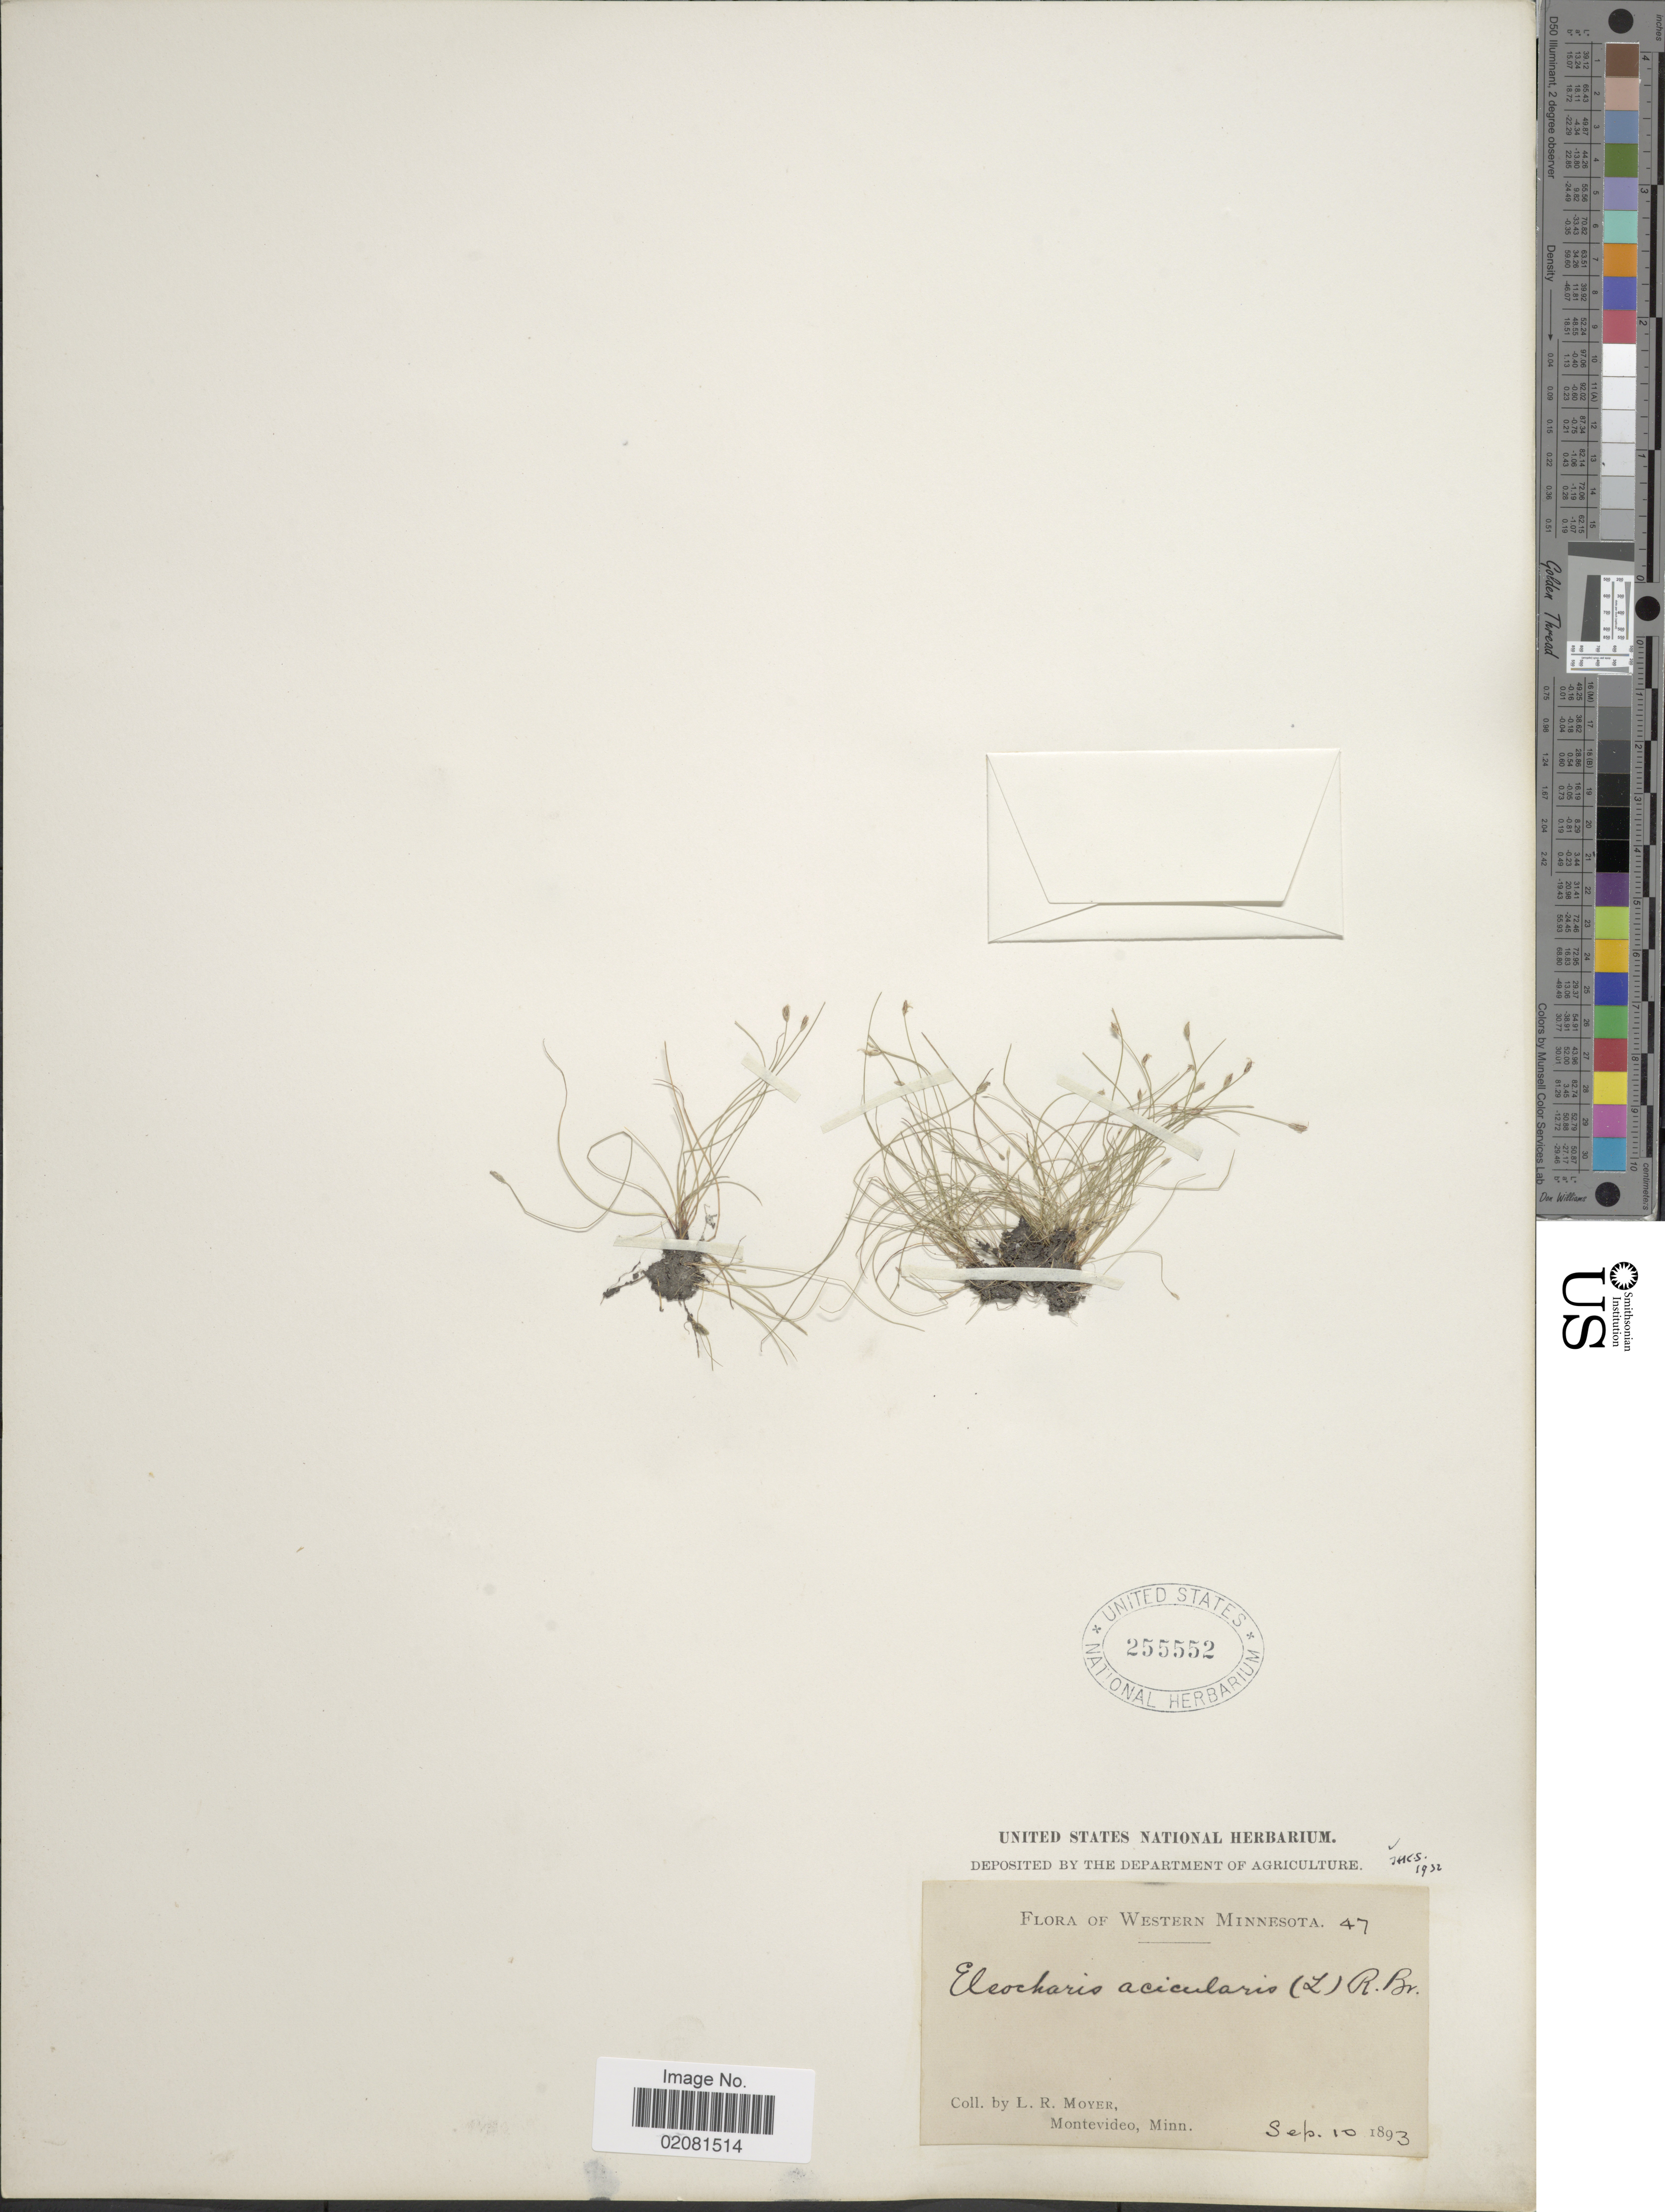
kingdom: Plantae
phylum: Tracheophyta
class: Liliopsida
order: Poales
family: Cyperaceae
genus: Eleocharis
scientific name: Eleocharis acicularis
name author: (L.) Roem. & Schult.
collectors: L. Moyer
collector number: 47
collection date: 1893-09-10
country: United States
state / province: Minnesota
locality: Western Minnesota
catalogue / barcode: US 255552